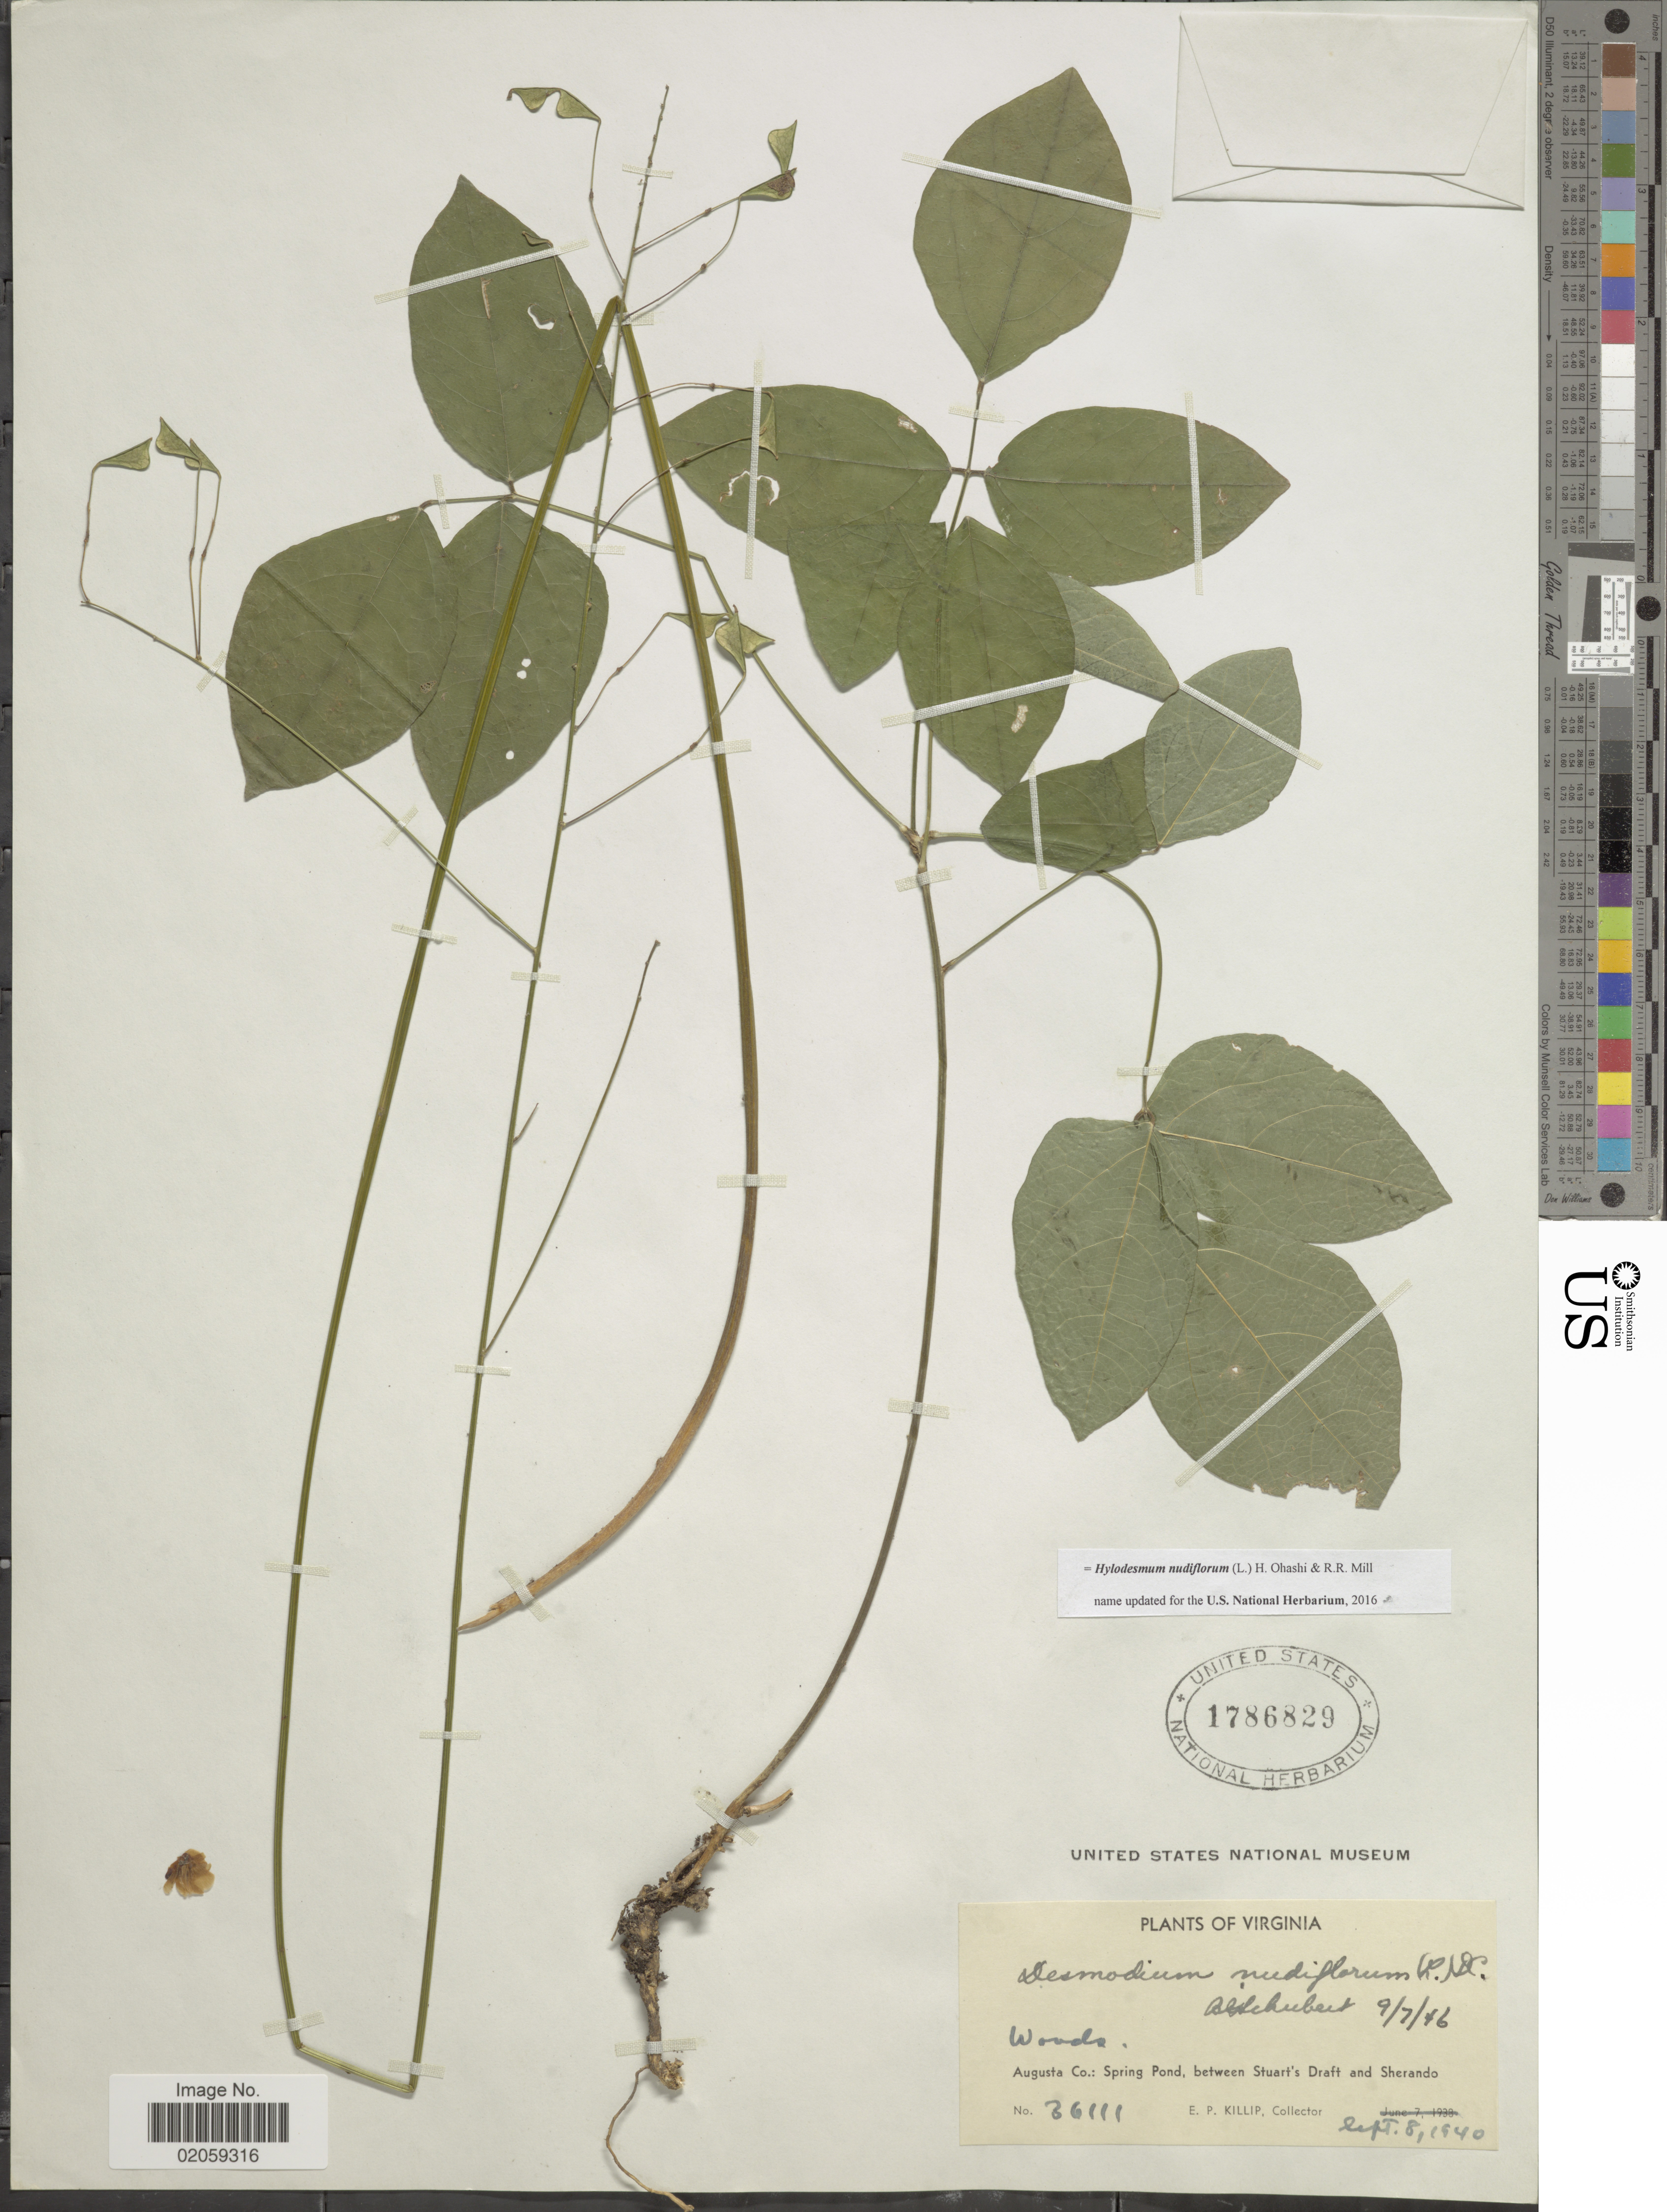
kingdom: Plantae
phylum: Tracheophyta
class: Magnoliopsida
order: Fabales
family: Fabaceae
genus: Hylodesmum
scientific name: Hylodesmum nudiflorum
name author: (L.) H. Ohashi & R.R. Mill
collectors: E. P. Killip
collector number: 36111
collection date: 1840-09-08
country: United States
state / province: Virginia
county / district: Augusta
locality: Augusta Co., Spring Pond, between Stuart's Draft and Sherando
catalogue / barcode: US 1786829